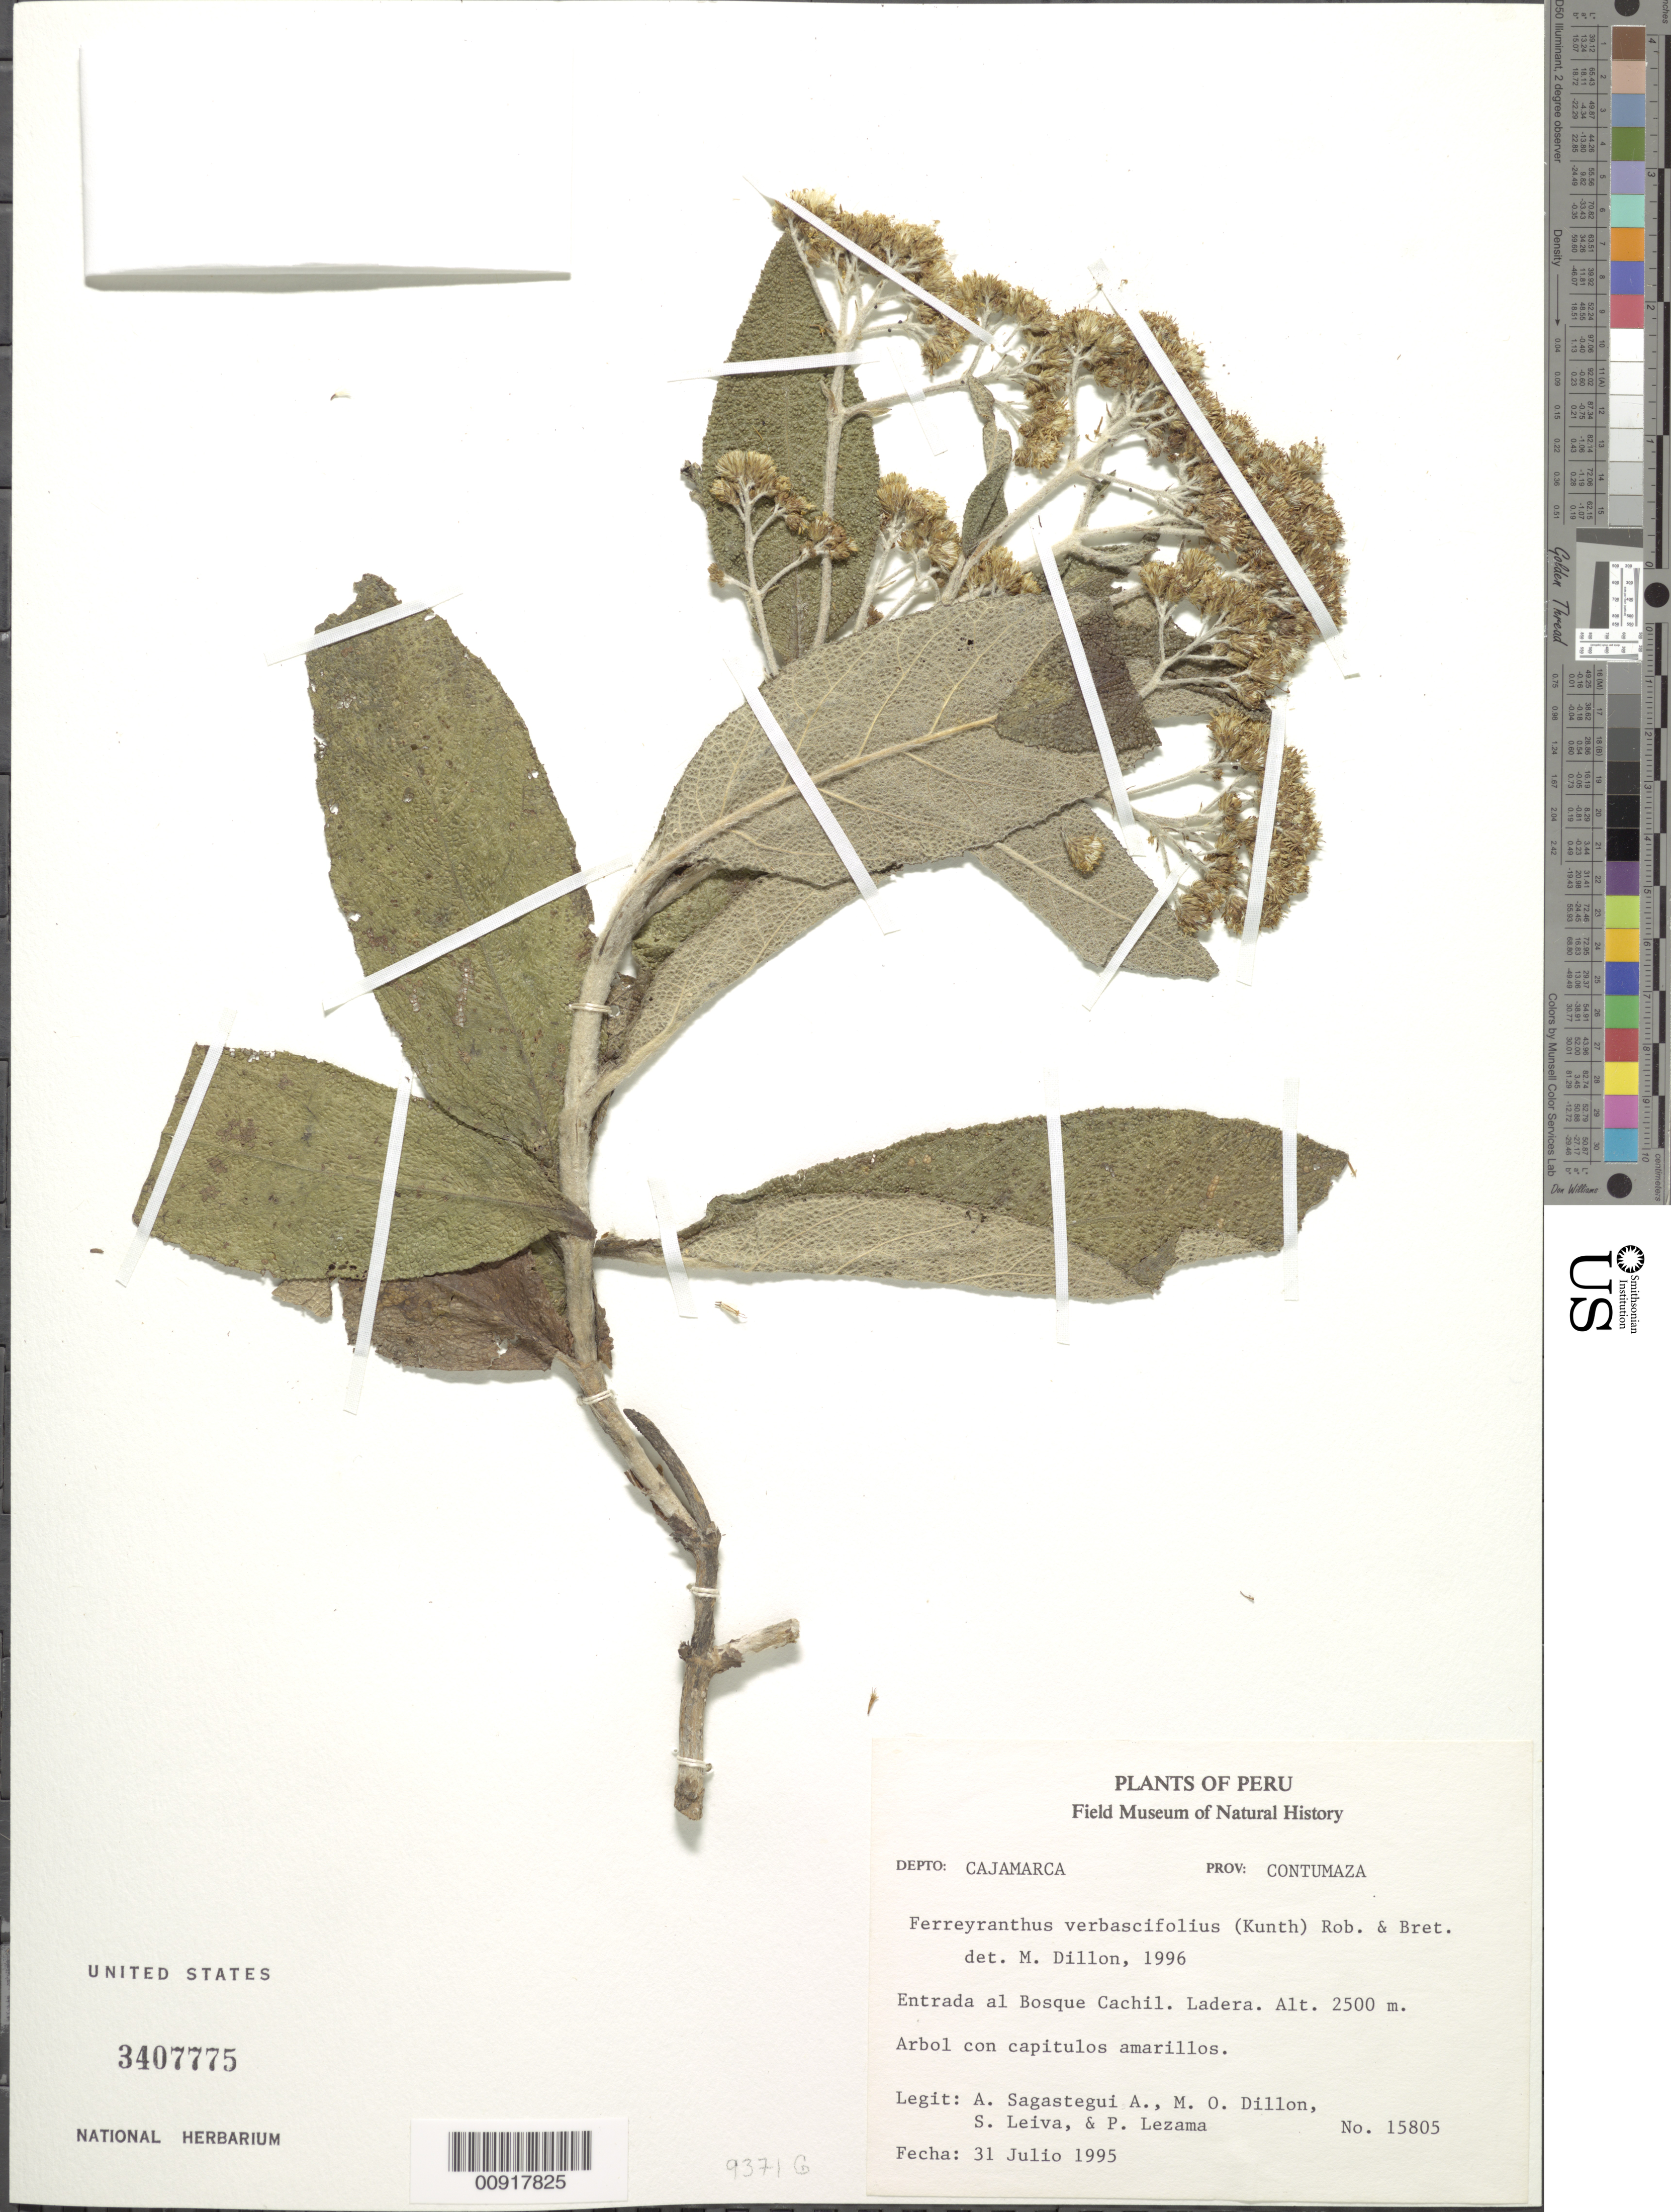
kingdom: Plantae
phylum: Tracheophyta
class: Magnoliopsida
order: Asterales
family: Asteraceae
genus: Ferreyranthus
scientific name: Ferreyranthus verbascifolius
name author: (Kunth) H. Rob. & Brettell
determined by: Dillon, M. O.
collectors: A. Sagástegui A., M. O. Dillon, S. Leiva & P. Lezama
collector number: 15805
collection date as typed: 31 July 1995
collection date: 1995-07-31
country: Peru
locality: Prov. Contumazá, Dpto. Cajamarca, entrada al Bosque Cachil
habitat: Ladera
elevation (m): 2500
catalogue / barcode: US 3407775